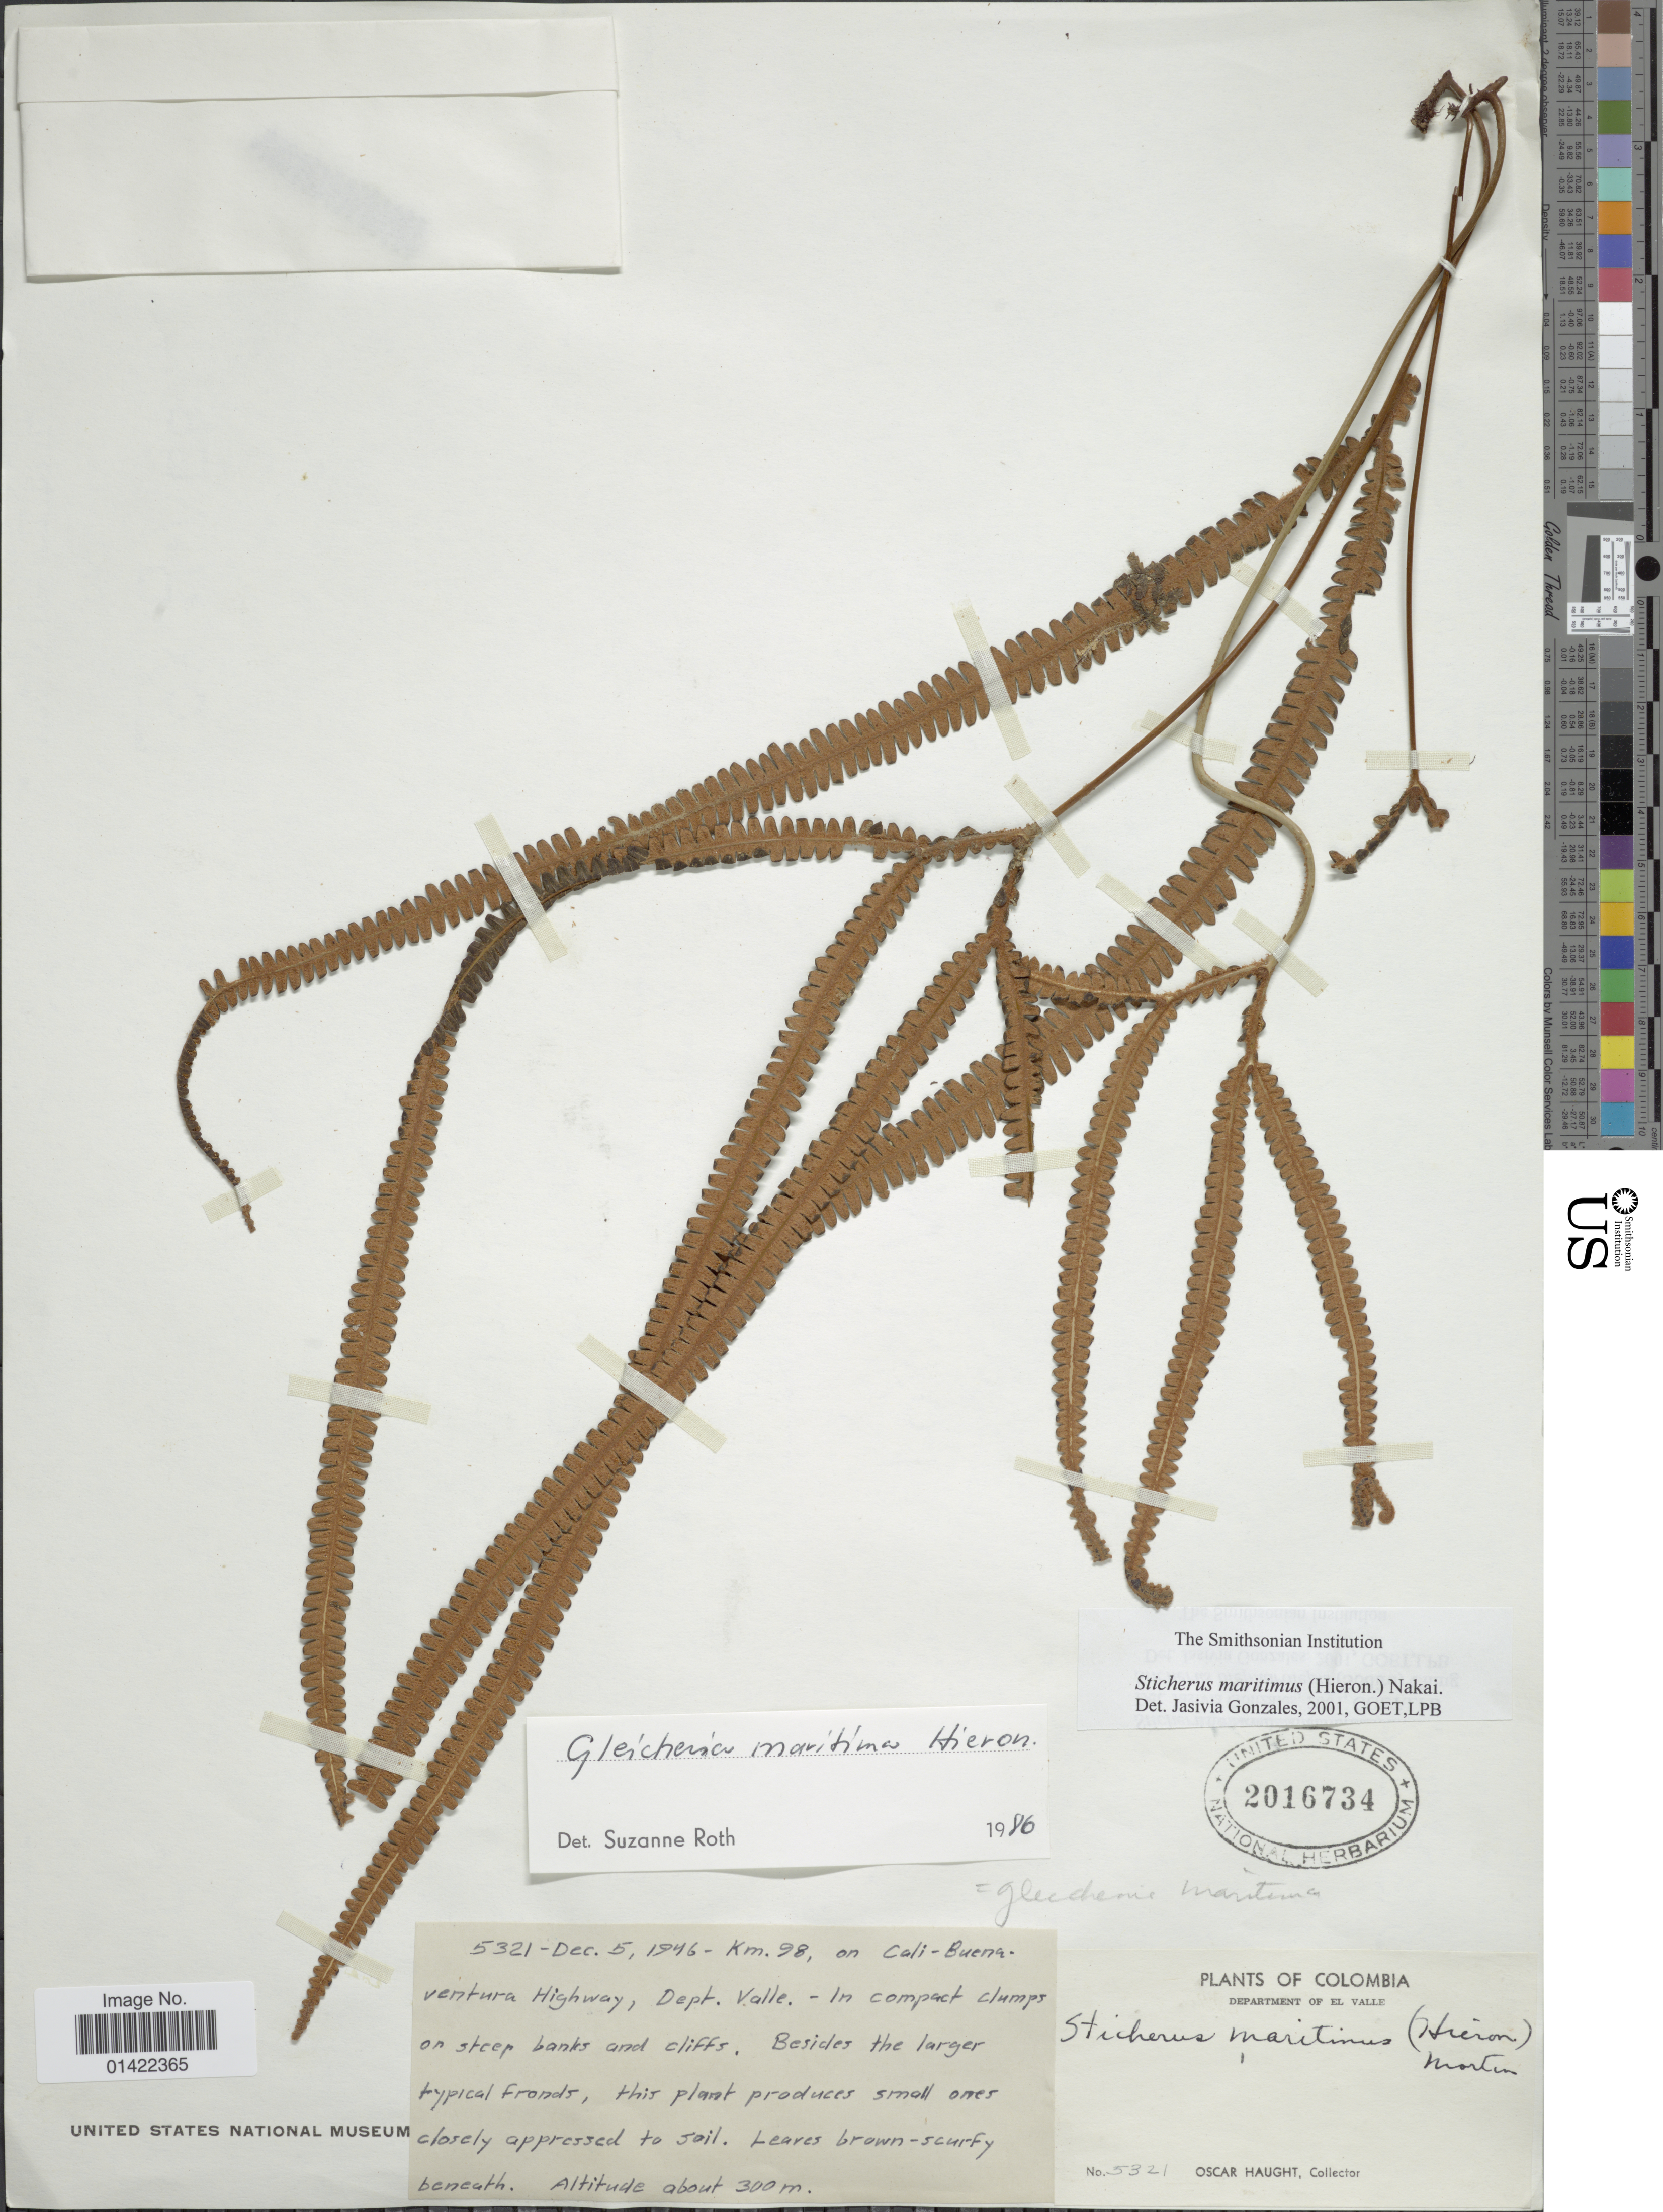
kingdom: Plantae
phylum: Tracheophyta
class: Polypodiopsida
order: Gleicheniales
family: Gleicheniaceae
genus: Sticherus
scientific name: Sticherus maritimus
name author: (Hieron.) Nakai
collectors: O. L. Haught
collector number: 5321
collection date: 1946-12-05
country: Colombia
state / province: Valle del Cauca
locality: Km. 98, on Cali-Buenaventura Highway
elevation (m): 300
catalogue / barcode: US 2016734